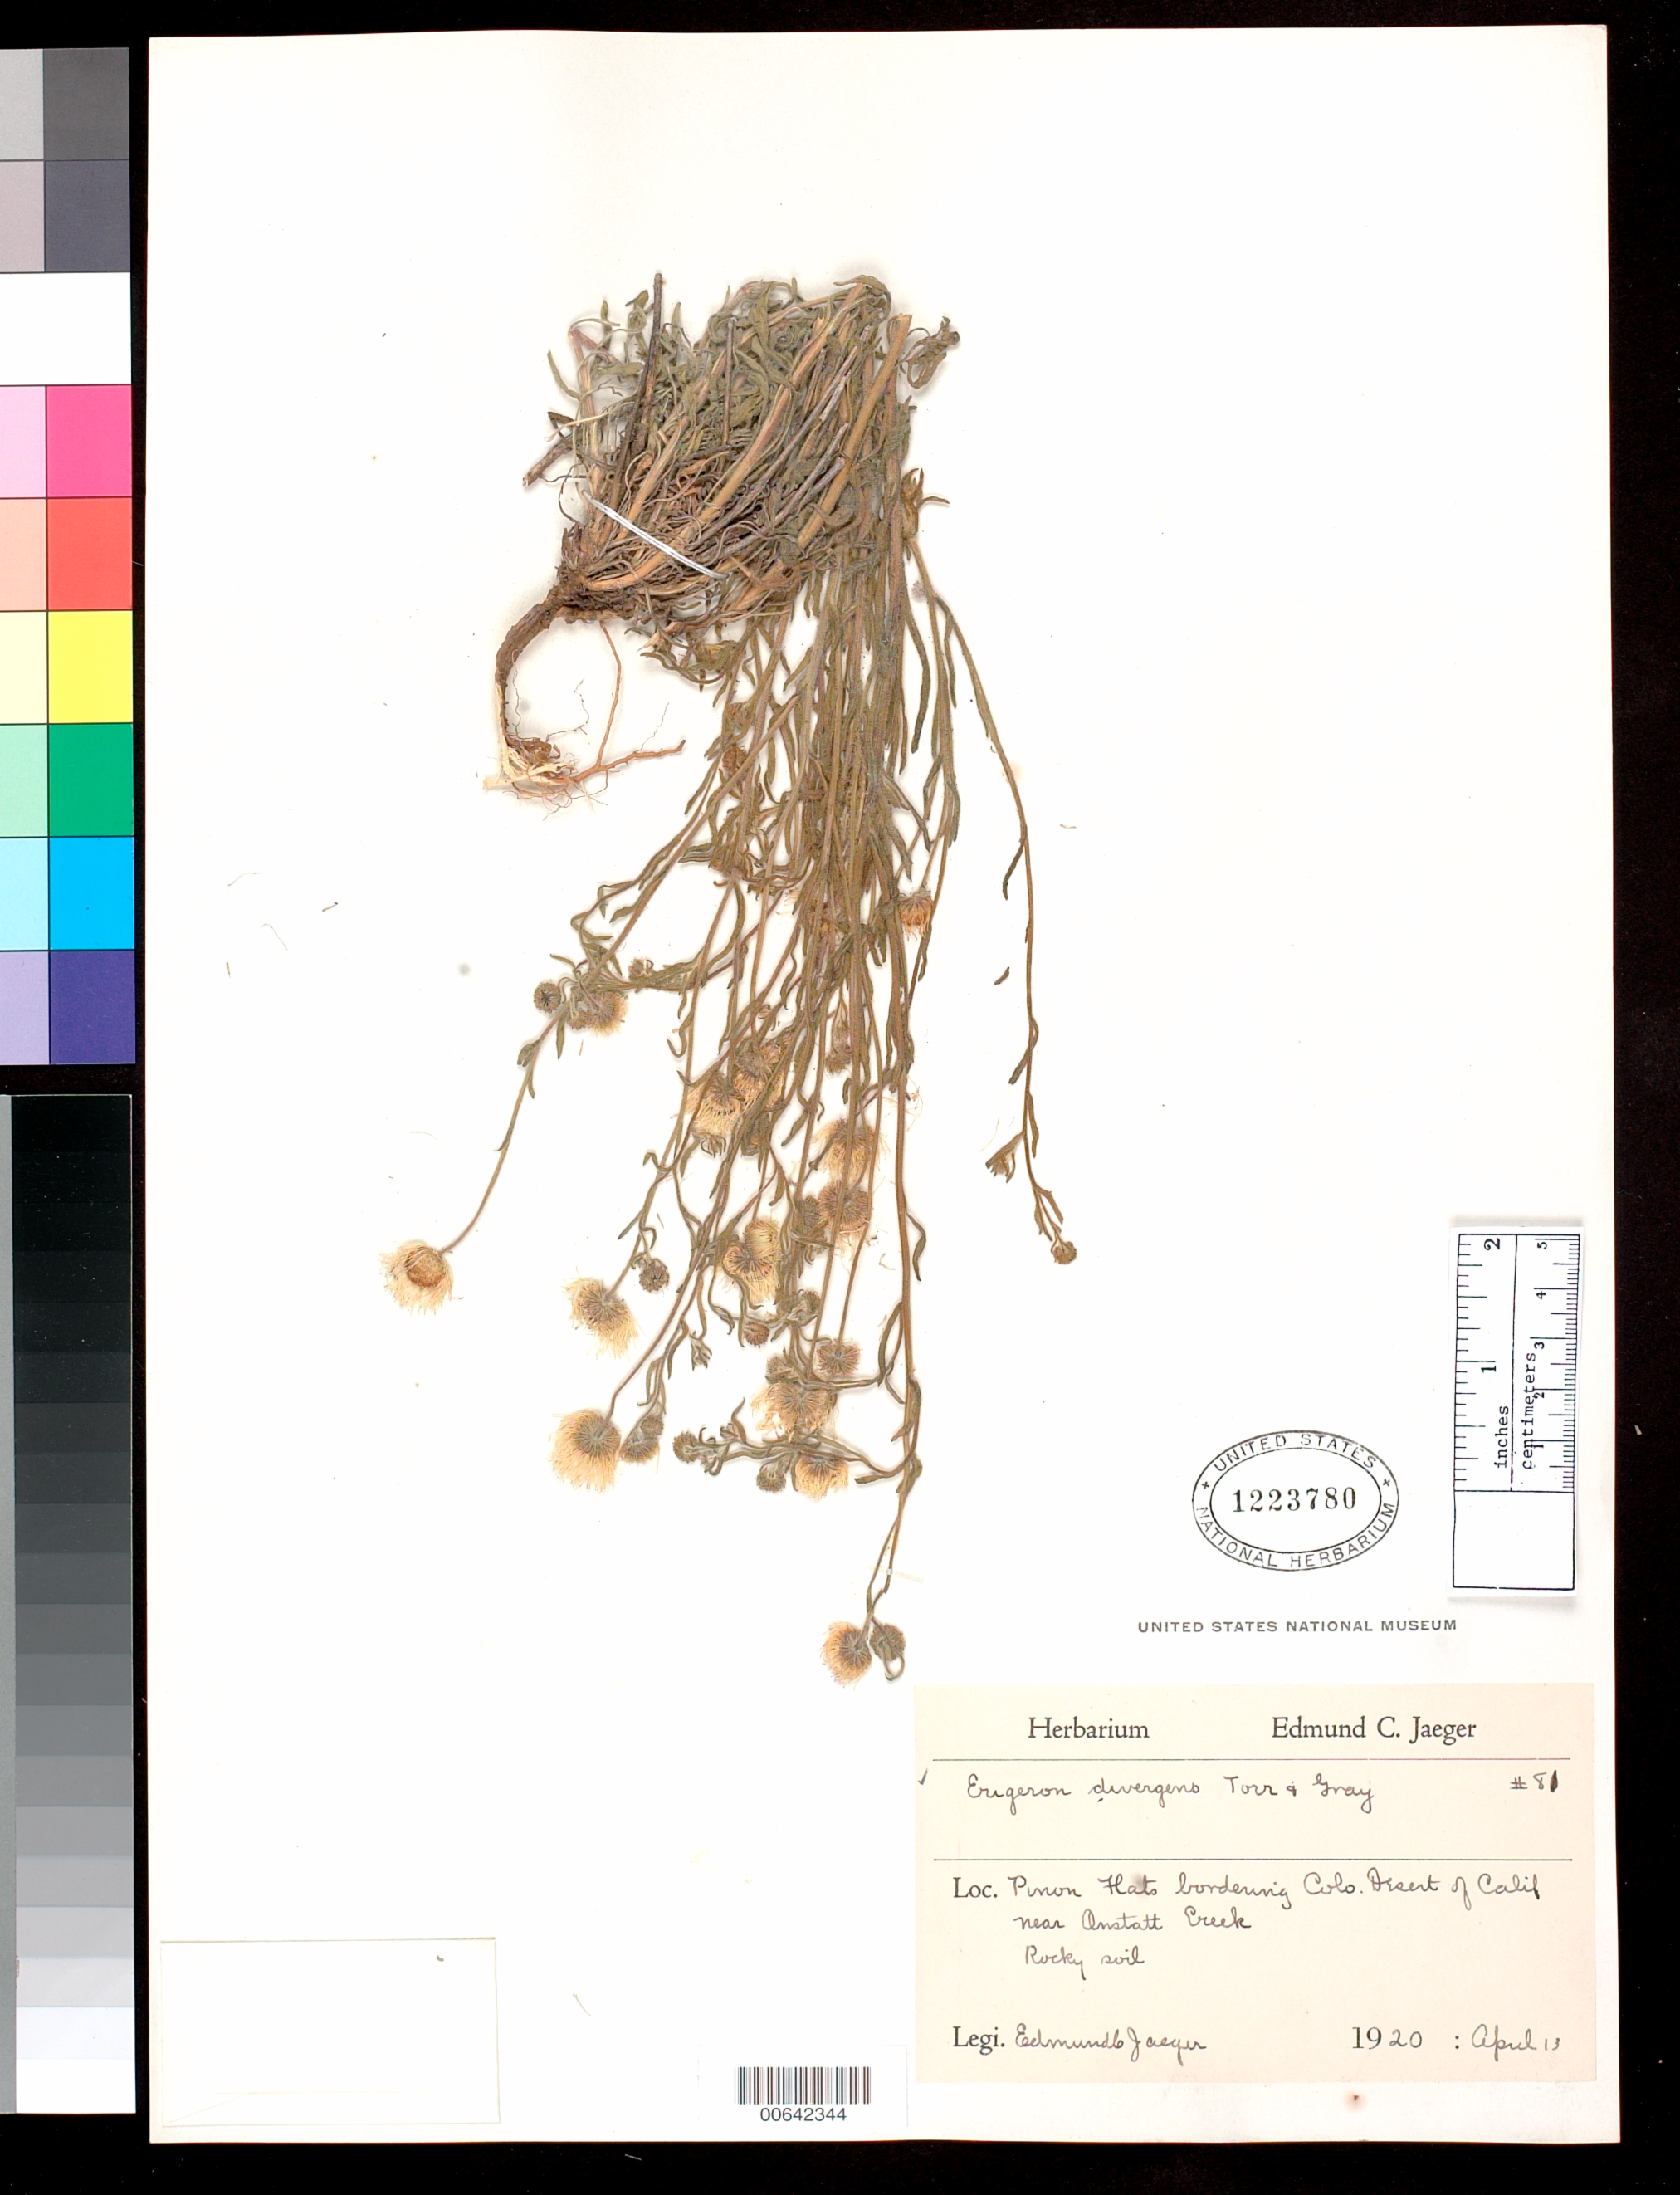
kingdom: Plantae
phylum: Tracheophyta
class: Magnoliopsida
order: Asterales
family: Asteraceae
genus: Erigeron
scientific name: Erigeron divergens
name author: Torr. & A. Gray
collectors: E. Jaeger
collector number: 81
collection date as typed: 13 Apr 1920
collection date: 1920-04-13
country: United States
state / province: California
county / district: Riverside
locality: Pinon Flats bordering Colo. Desert, near Onstatt Creek.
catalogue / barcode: US 1223780